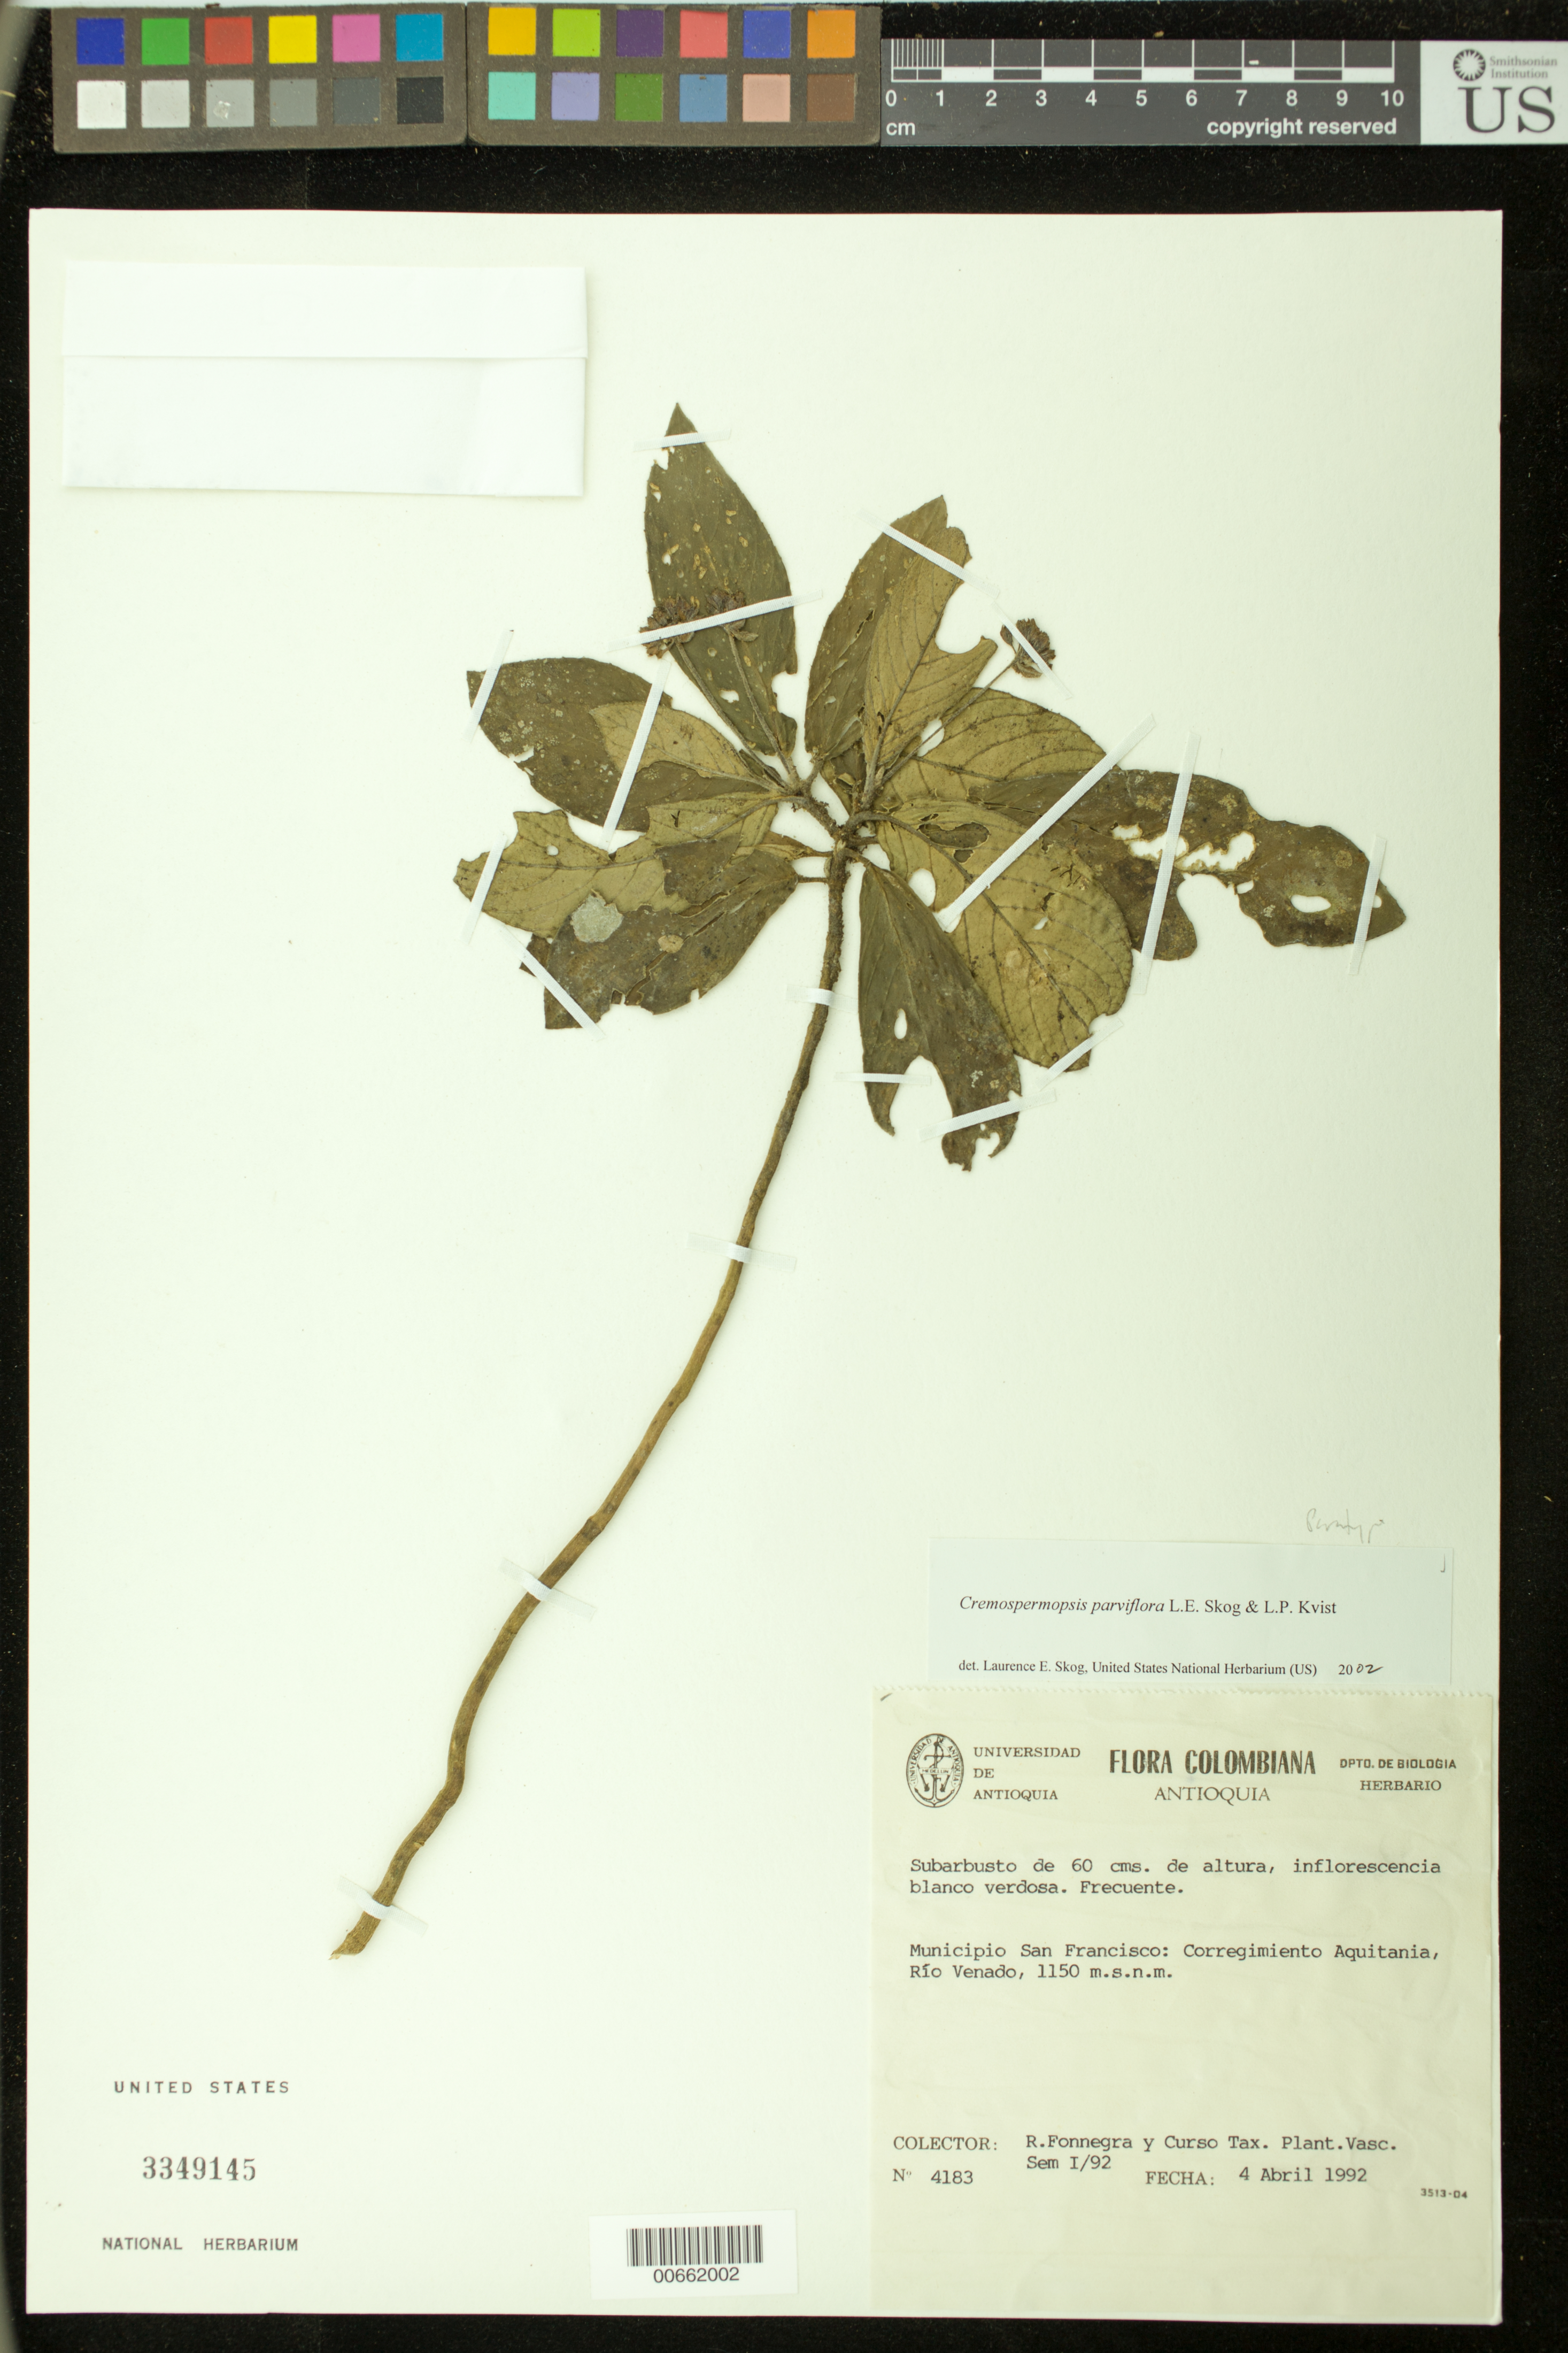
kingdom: Plantae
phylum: Tracheophyta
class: Magnoliopsida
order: Lamiales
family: Gesneriaceae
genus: Cremospermopsis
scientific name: Cremospermopsis parviflora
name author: L.E. Skog & L.P. Kvist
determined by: Skog, Laurence E.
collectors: R. Fonnegra G. & Grupo Tax. Plant. Vasc. Sem. I/92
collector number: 4183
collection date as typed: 04 Apr 1992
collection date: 1992-04-04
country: Colombia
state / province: Antioquia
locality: Mpio. San Francisco: Correg. Aquitania, Río Venado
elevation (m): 1150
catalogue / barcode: US 3349145